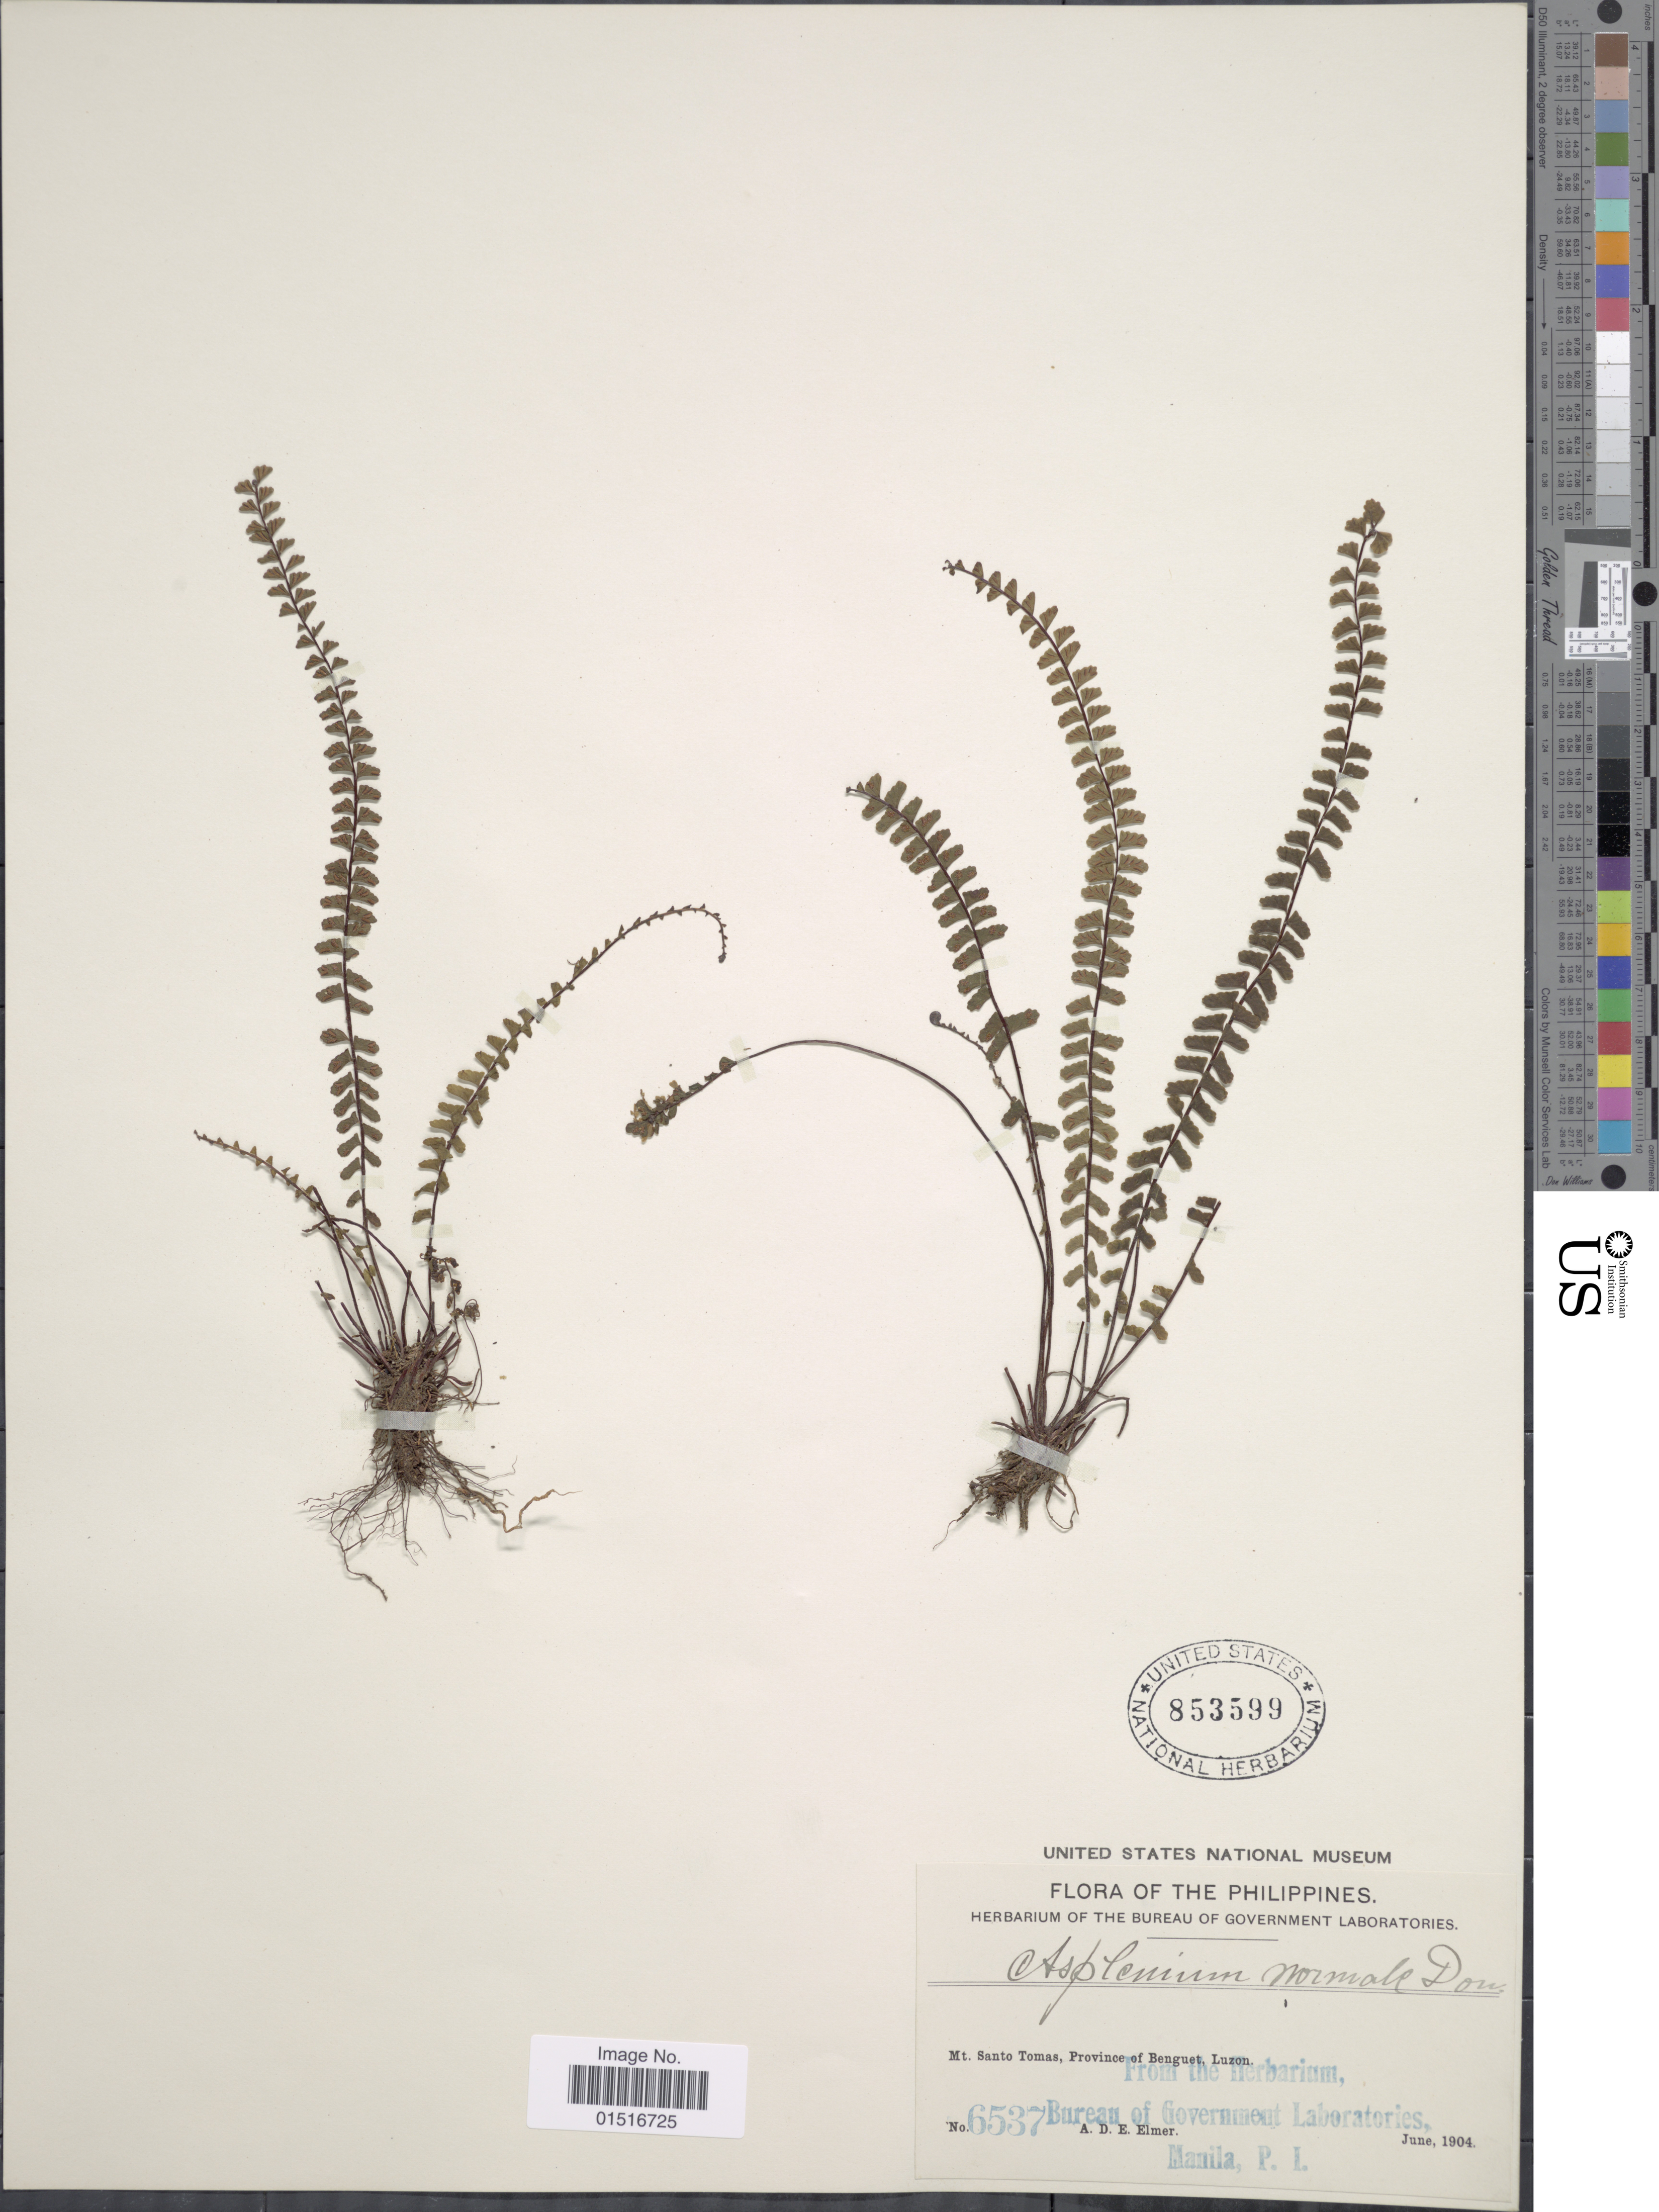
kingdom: Plantae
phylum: Tracheophyta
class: Polypodiopsida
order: Polypodiales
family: Aspleniaceae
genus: Asplenium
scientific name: Asplenium normale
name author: D. Don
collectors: A. D. E. Elmer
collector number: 6537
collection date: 1904-06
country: Philippines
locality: Mt. Santo Tomas, Province of Benguet, Luzon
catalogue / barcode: US 853599